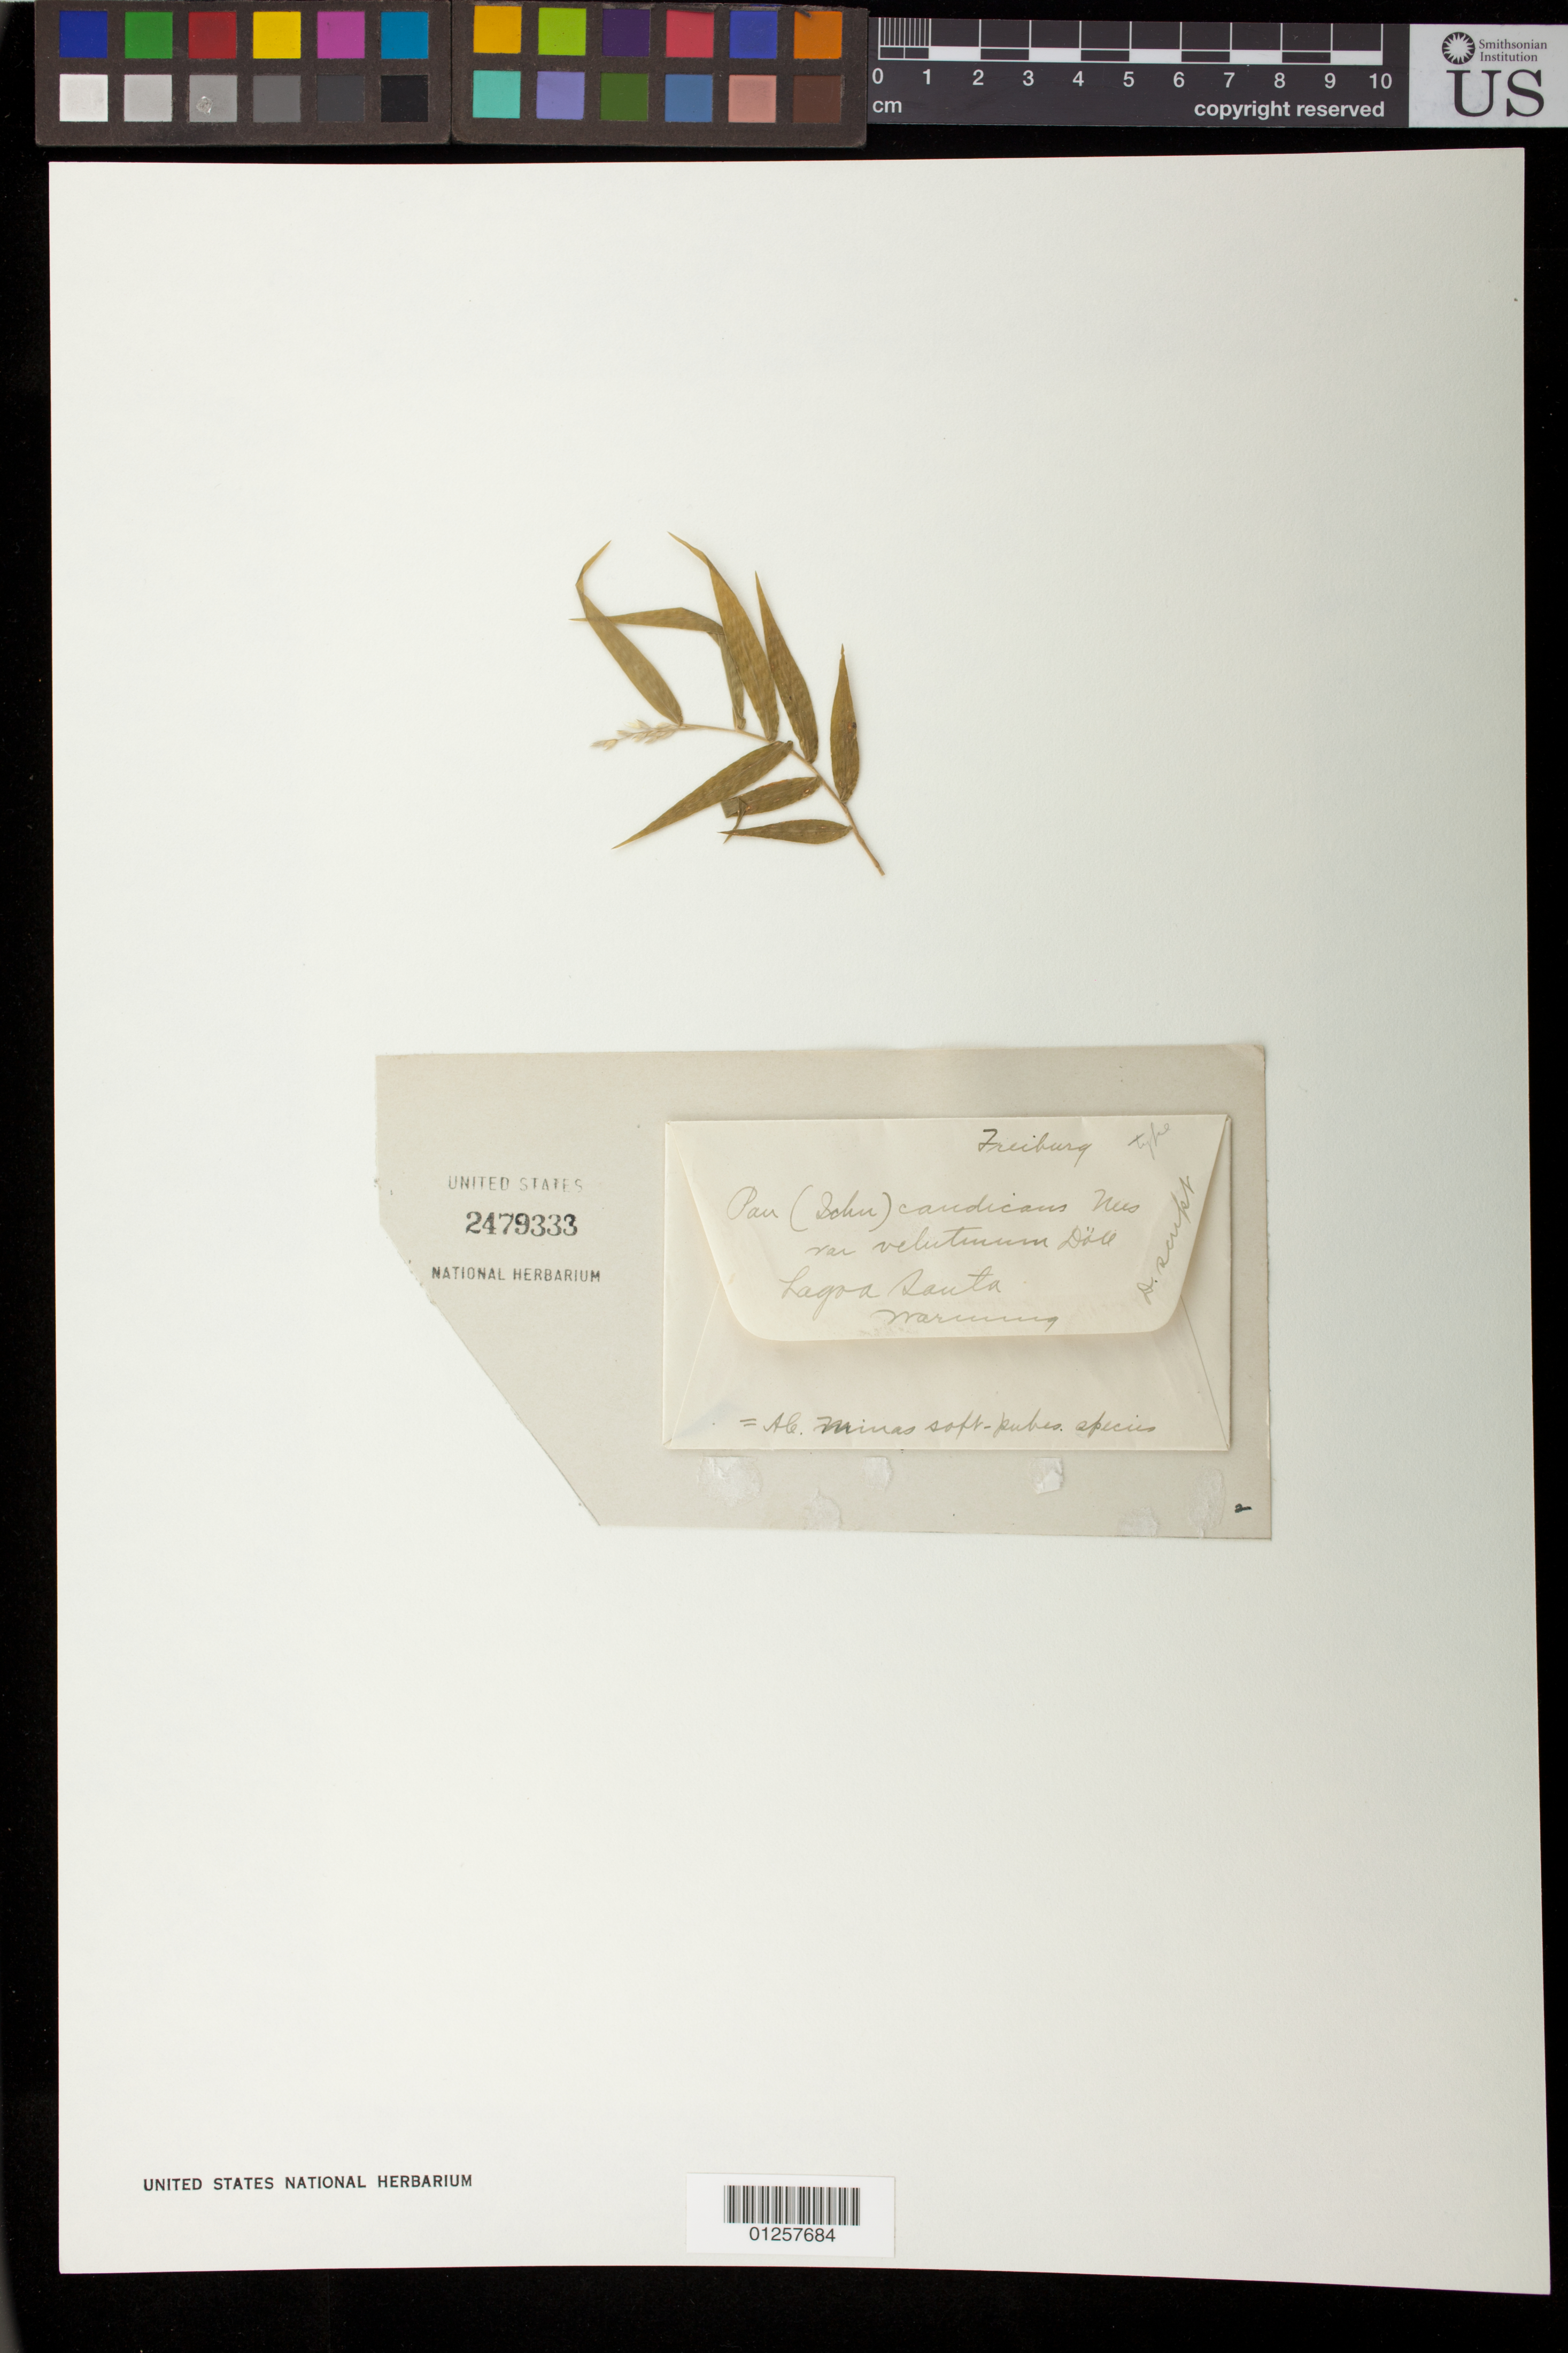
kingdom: Plantae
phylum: Tracheophyta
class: Liliopsida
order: Poales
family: Poaceae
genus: Ichnanthus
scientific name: Ichnanthus candicans var. velutinus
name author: Döll in Mart.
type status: Isolectotype; Isosyntype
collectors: E. Warming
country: Brazil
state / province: Minas Gerais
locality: Lagoa Santa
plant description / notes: Fragmentary material of type specimen ex herb. Freiburg.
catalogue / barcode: US 2479333